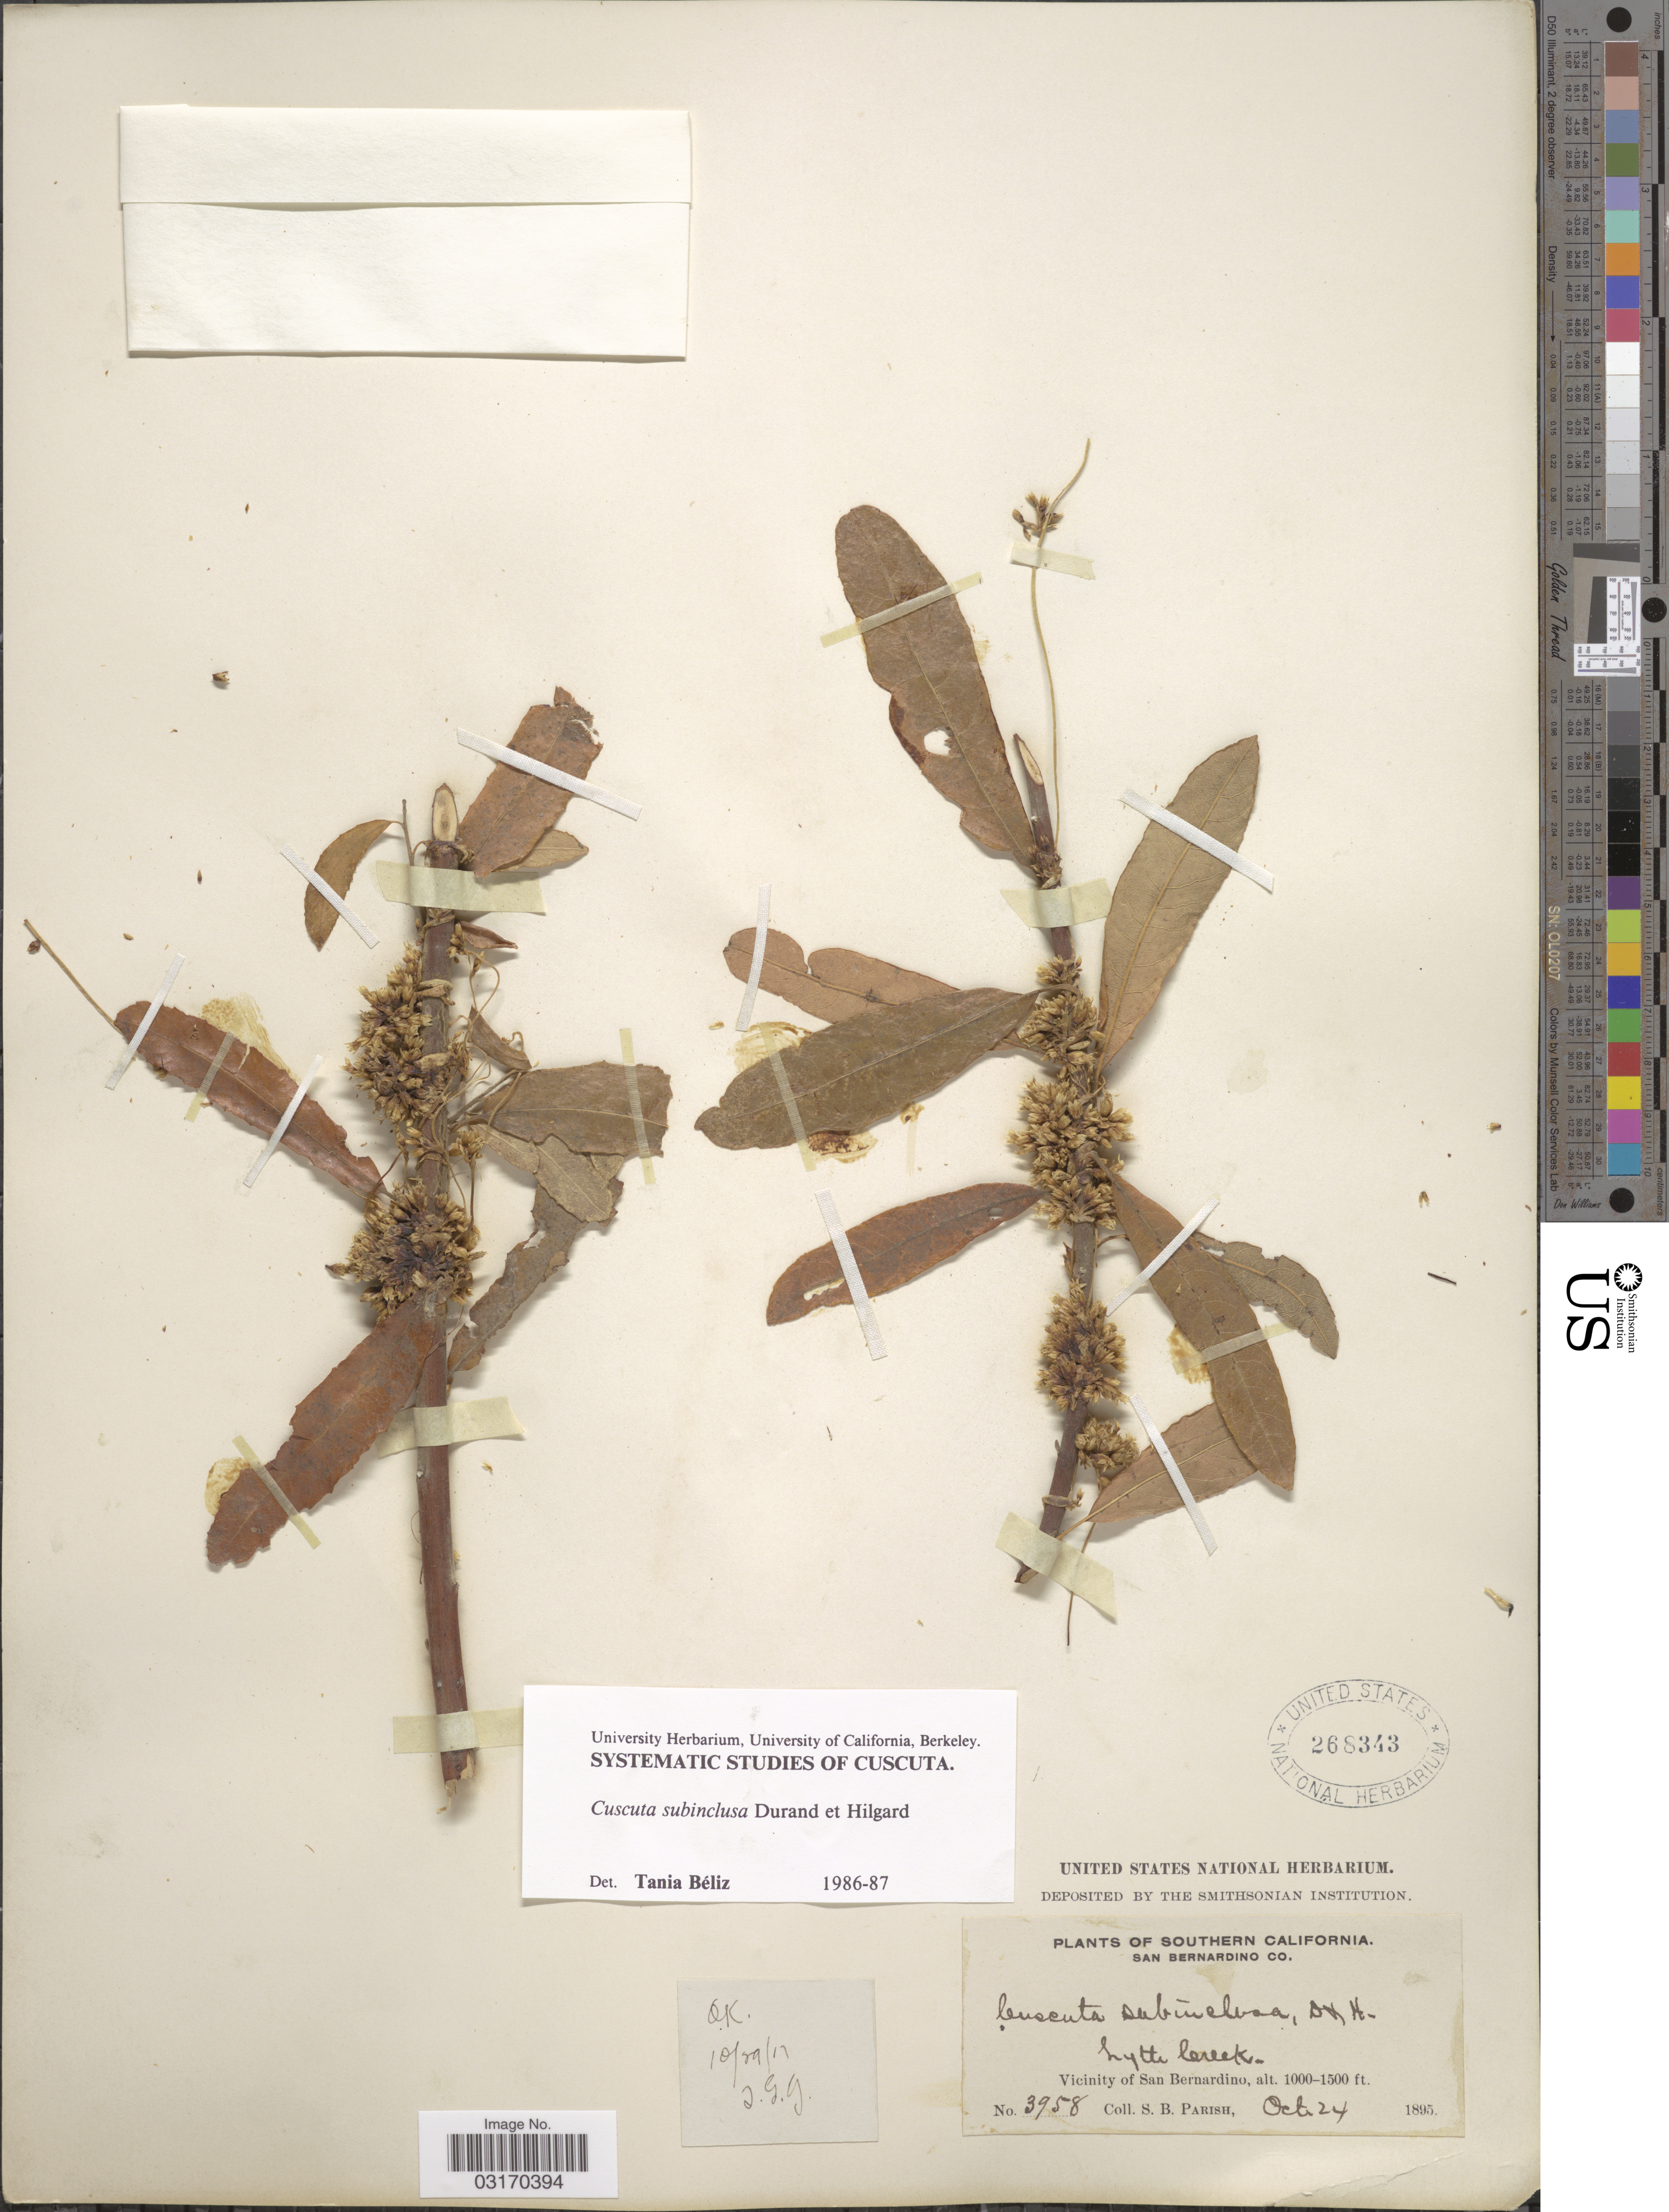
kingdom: Plantae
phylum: Tracheophyta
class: Magnoliopsida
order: Solanales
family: Convolvulaceae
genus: Cuscuta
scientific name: Cuscuta subinclusa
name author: Durand & Hilg.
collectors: S. B. Parish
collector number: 3958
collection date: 1895-10-24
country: United States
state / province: California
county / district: San Bernardino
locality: Southern California. Lytle Creek. Vicinity of San Bernardino.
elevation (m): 305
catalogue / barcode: US 268343